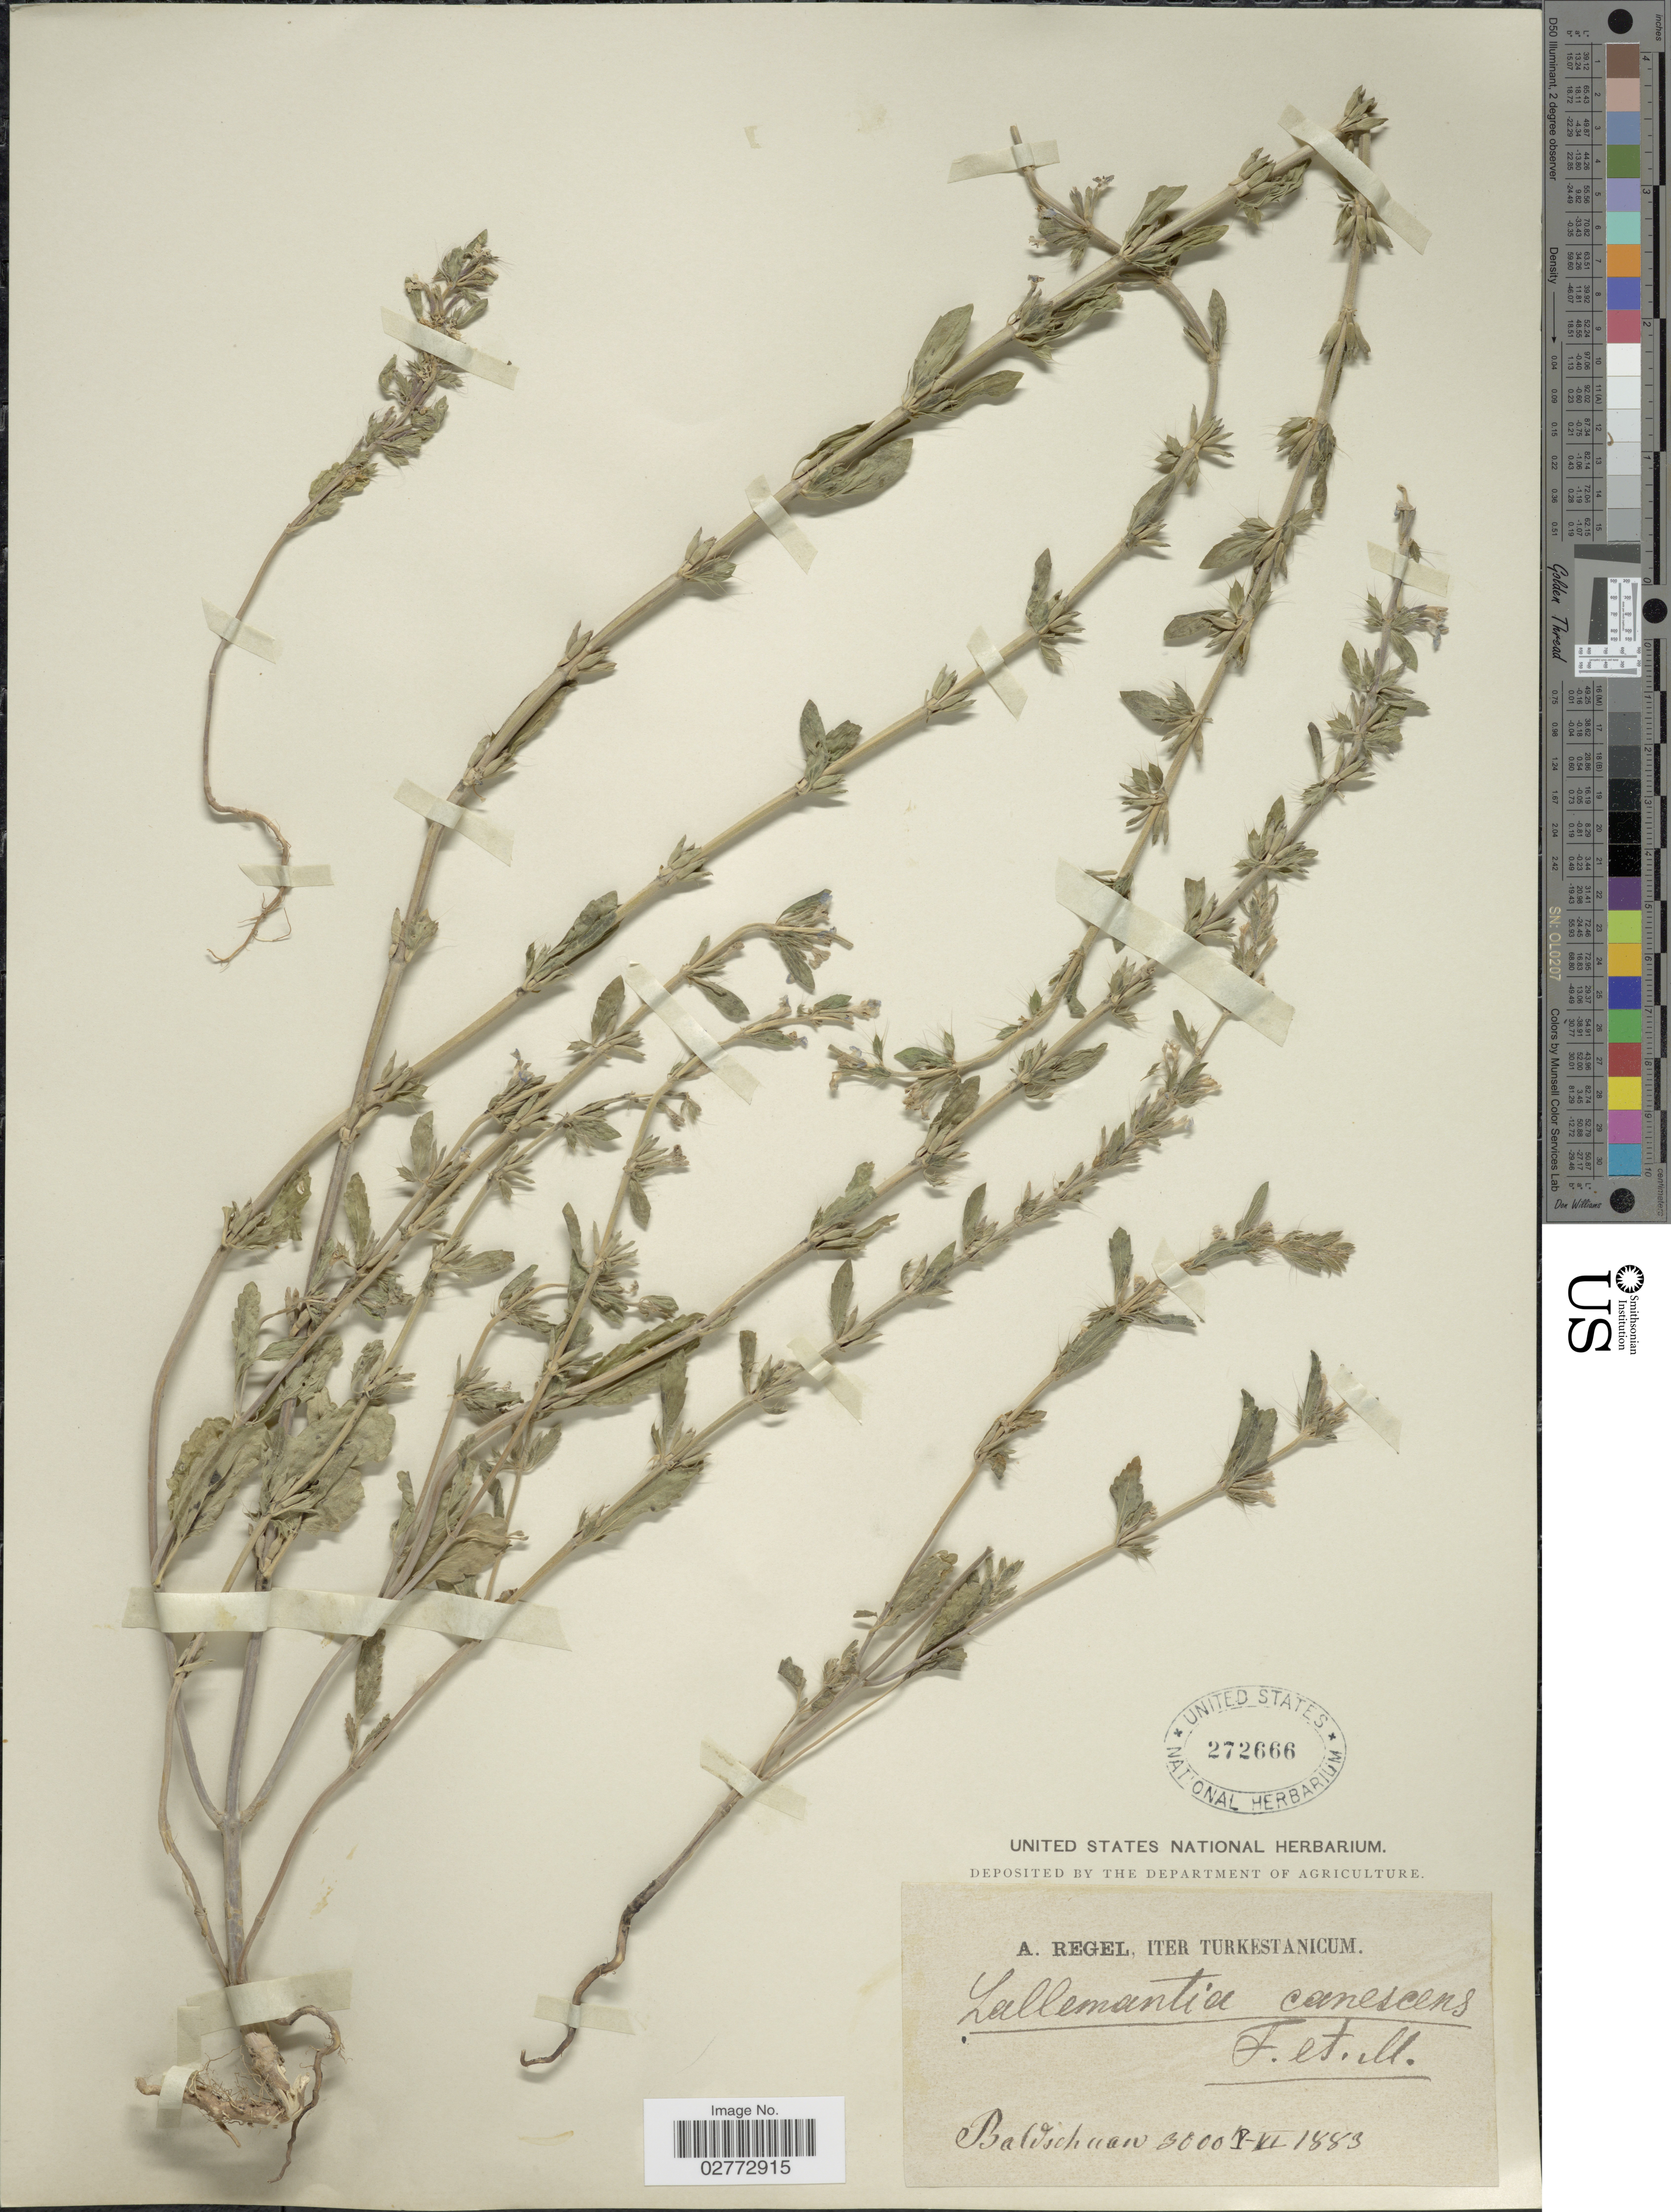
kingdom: Plantae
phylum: Tracheophyta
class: Magnoliopsida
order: Lamiales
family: Lamiaceae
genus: Lallemantia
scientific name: Lallemantia canescens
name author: (L.) Fisch. & C.A. Mey.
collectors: A. Regel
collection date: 1883-05/1883-06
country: Tajikistan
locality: Baldschuan. Iter Turkestanicum.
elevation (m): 914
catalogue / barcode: US 272666